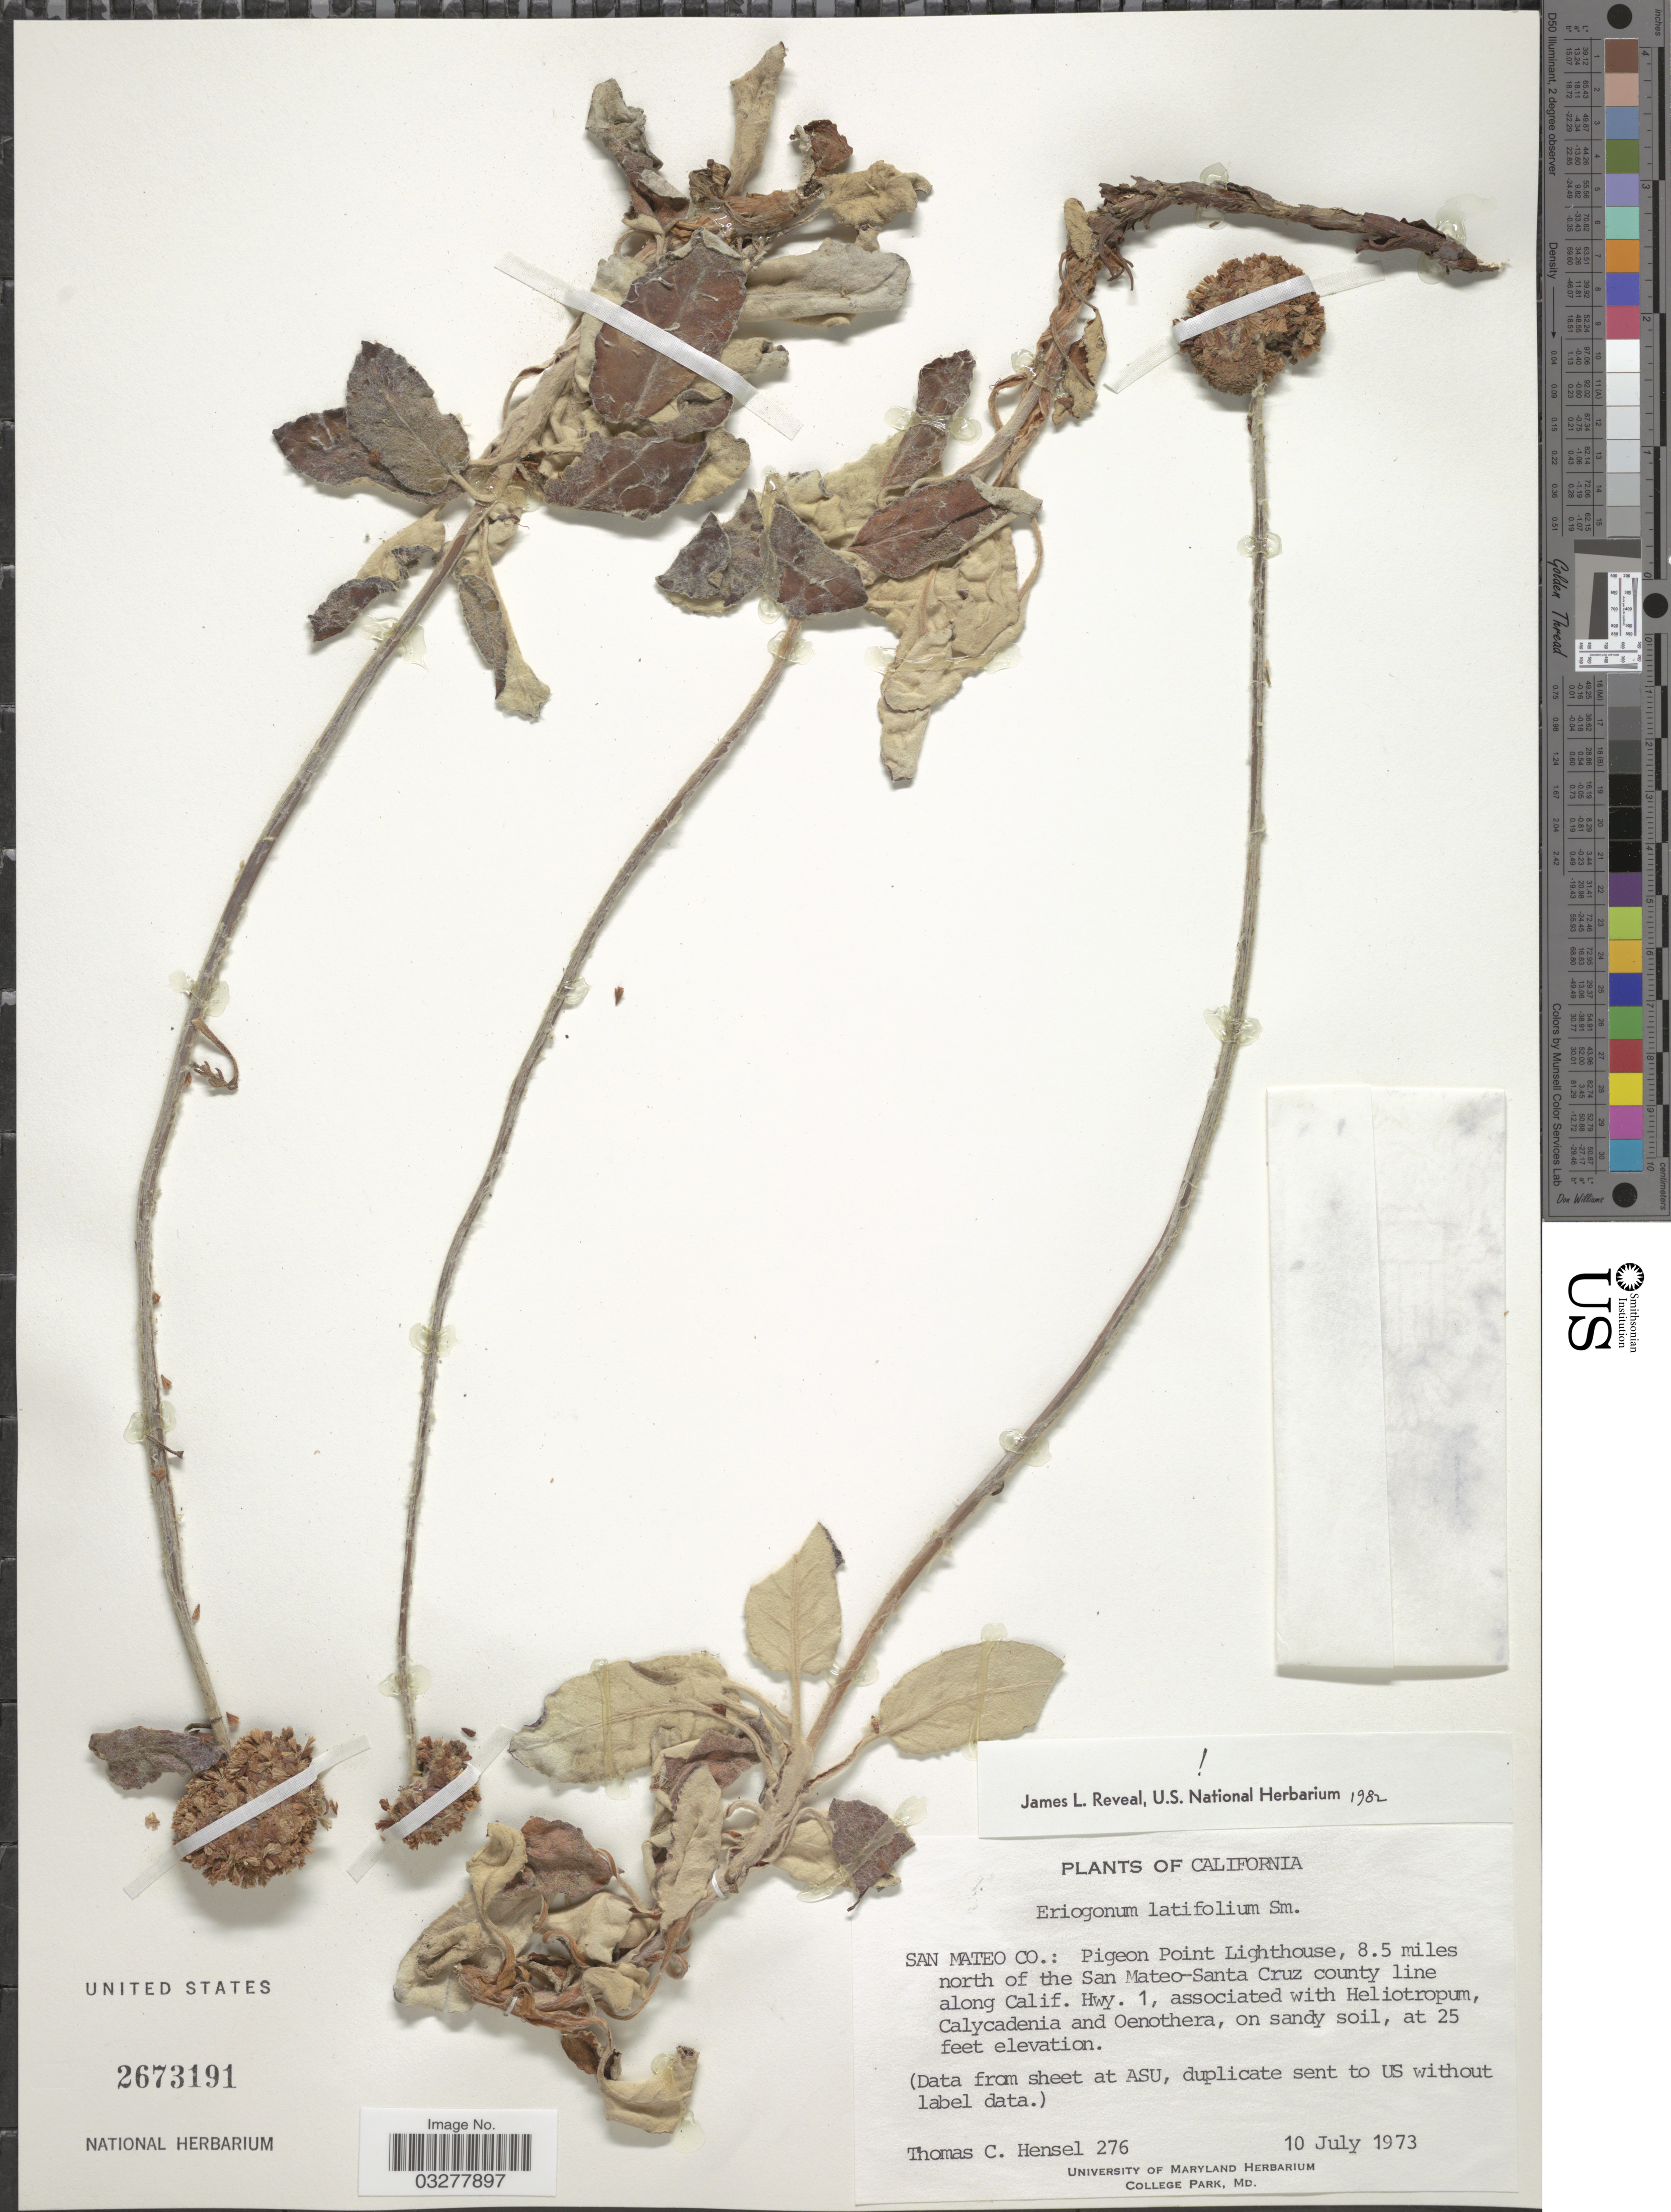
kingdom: Plantae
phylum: Tracheophyta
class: Magnoliopsida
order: Caryophyllales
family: Polygonaceae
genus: Eriogonum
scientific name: Eriogonum latifolium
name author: Sm.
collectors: T. Hensel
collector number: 276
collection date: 1973-07-10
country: United States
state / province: California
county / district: San Mateo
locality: San Mateo Co.: Pigeon Point Lighthouse, 8.5 miles north of the San Mateo-Santa Cruz county line along Calif. Hwy. 1.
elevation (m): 8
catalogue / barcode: US 2673191